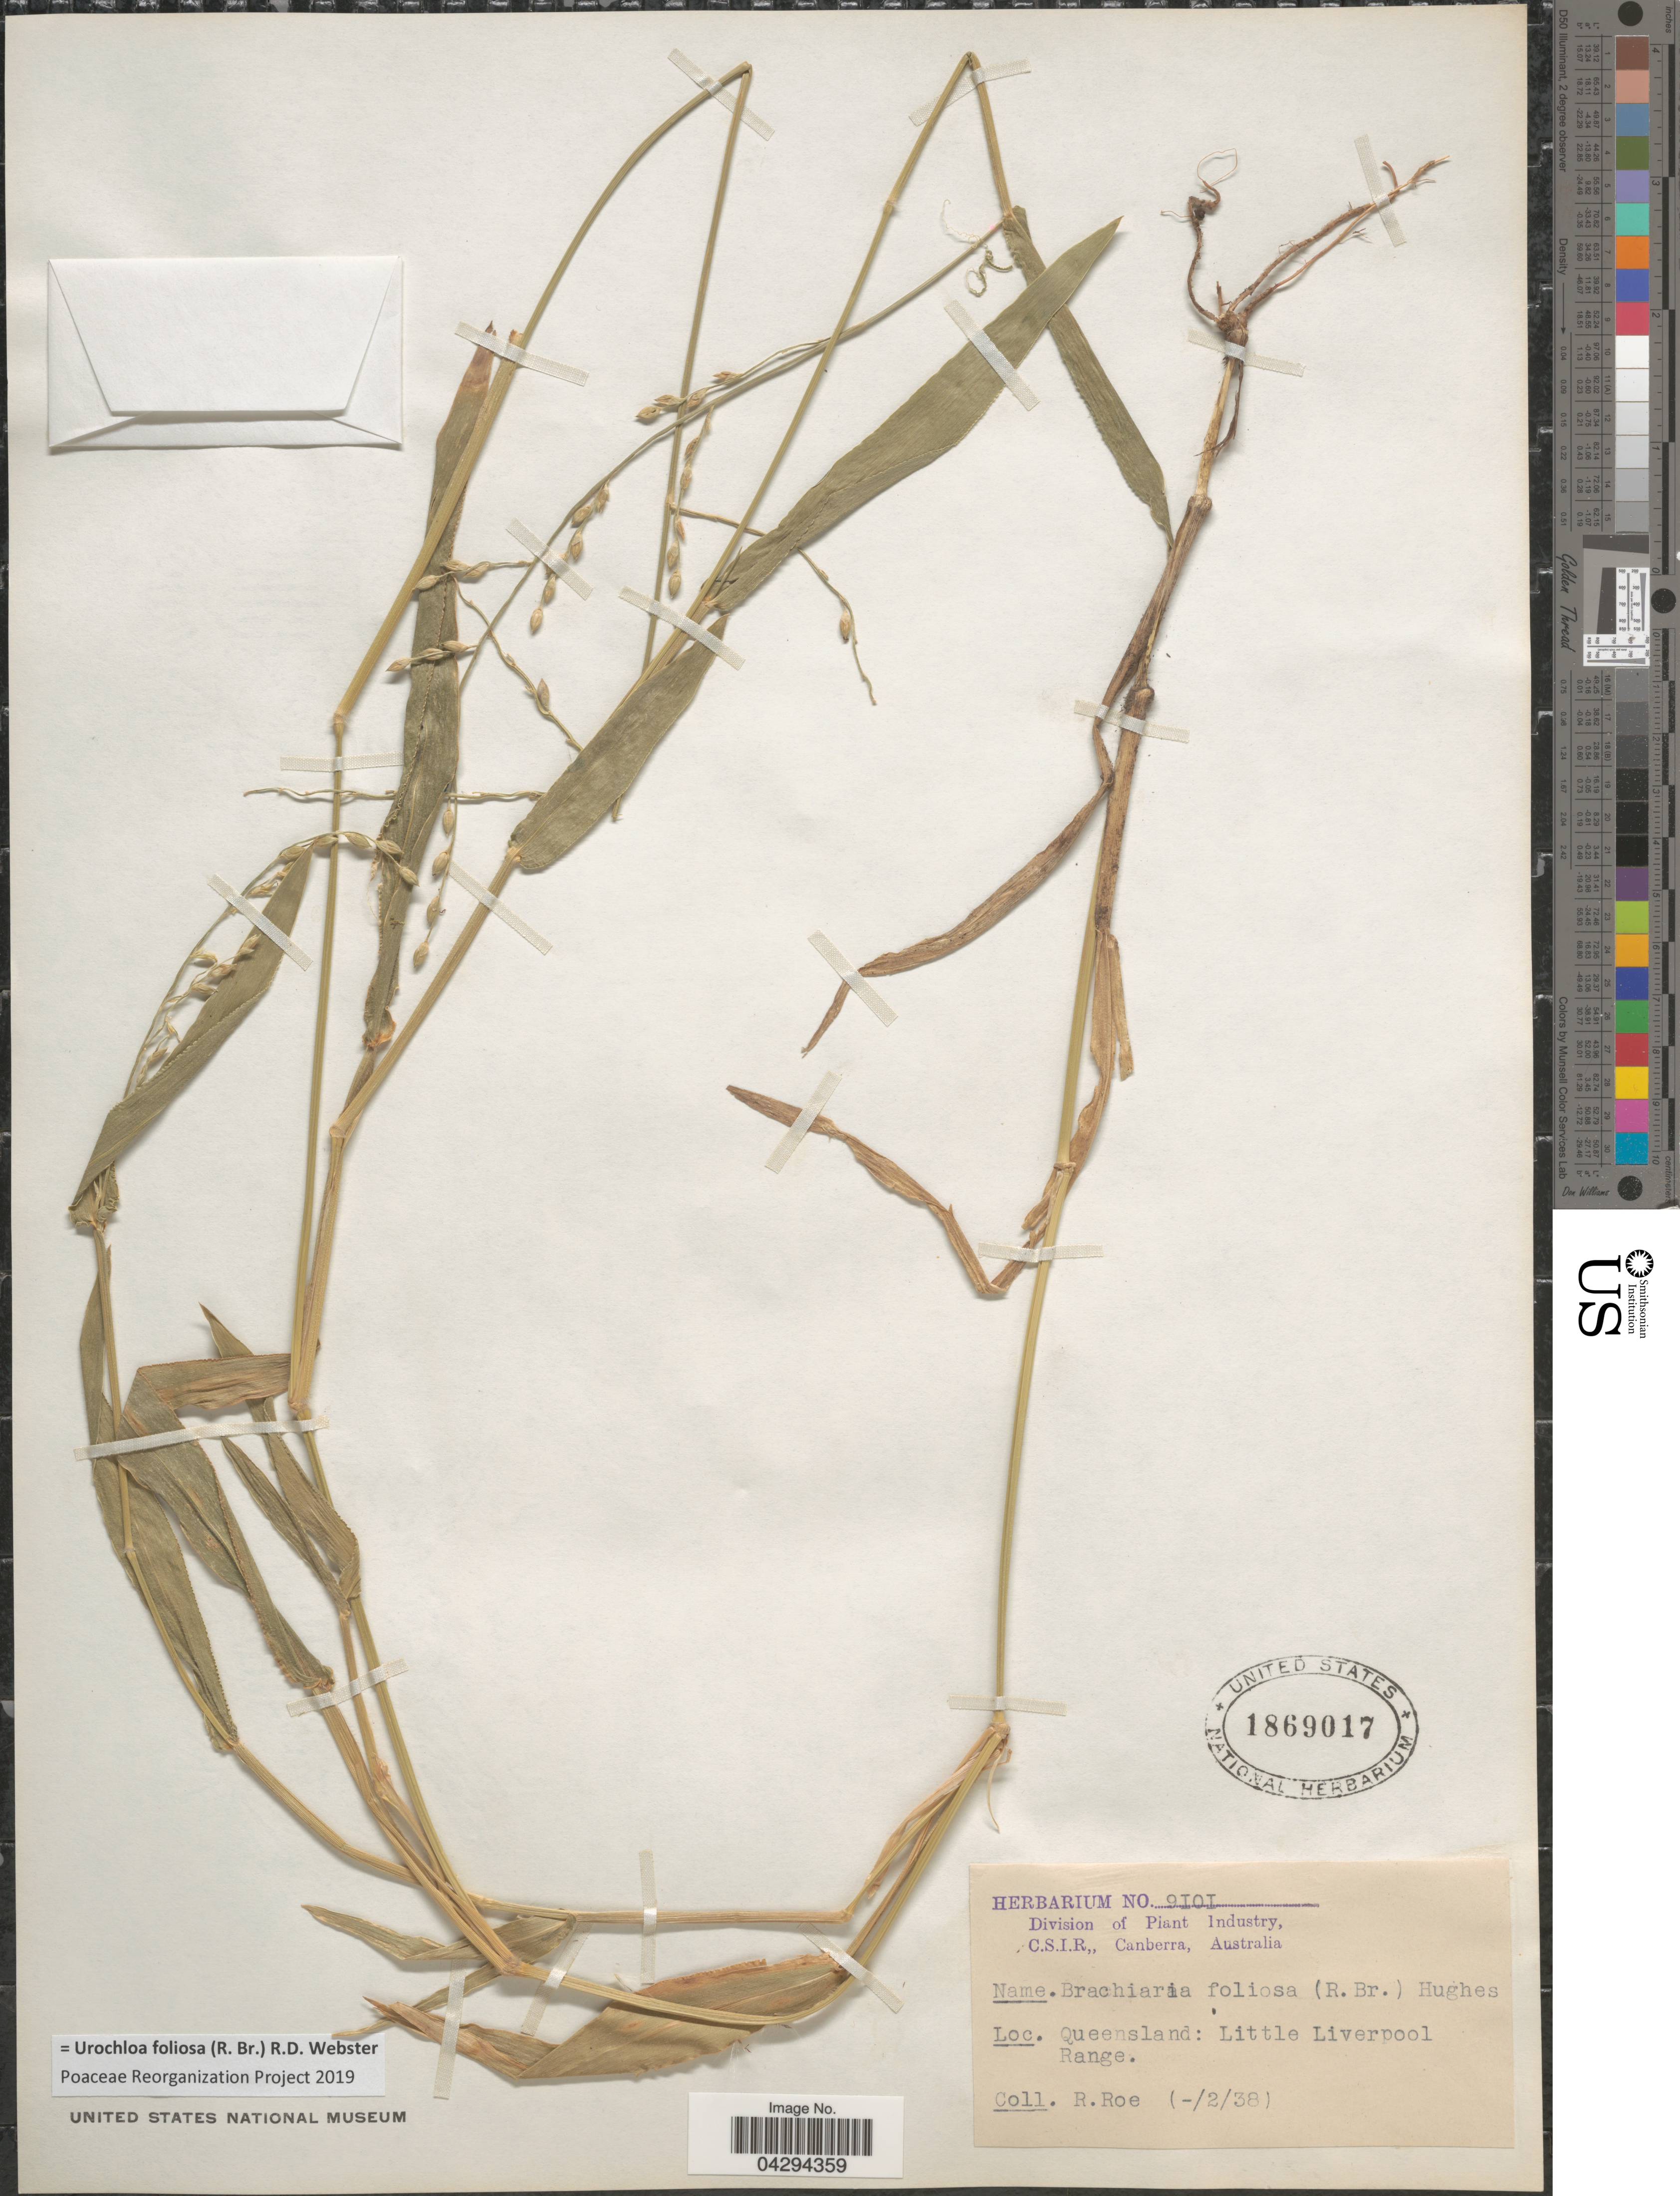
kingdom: Plantae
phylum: Tracheophyta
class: Liliopsida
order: Poales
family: Poaceae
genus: Urochloa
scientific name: Urochloa foliosa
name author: (R. Br.) R.D. Webster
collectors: R. Roe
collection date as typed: Transcribed d/m/y: /2/38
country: Australia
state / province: Queensland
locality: Little Liverpool Range.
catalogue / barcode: US 1869017